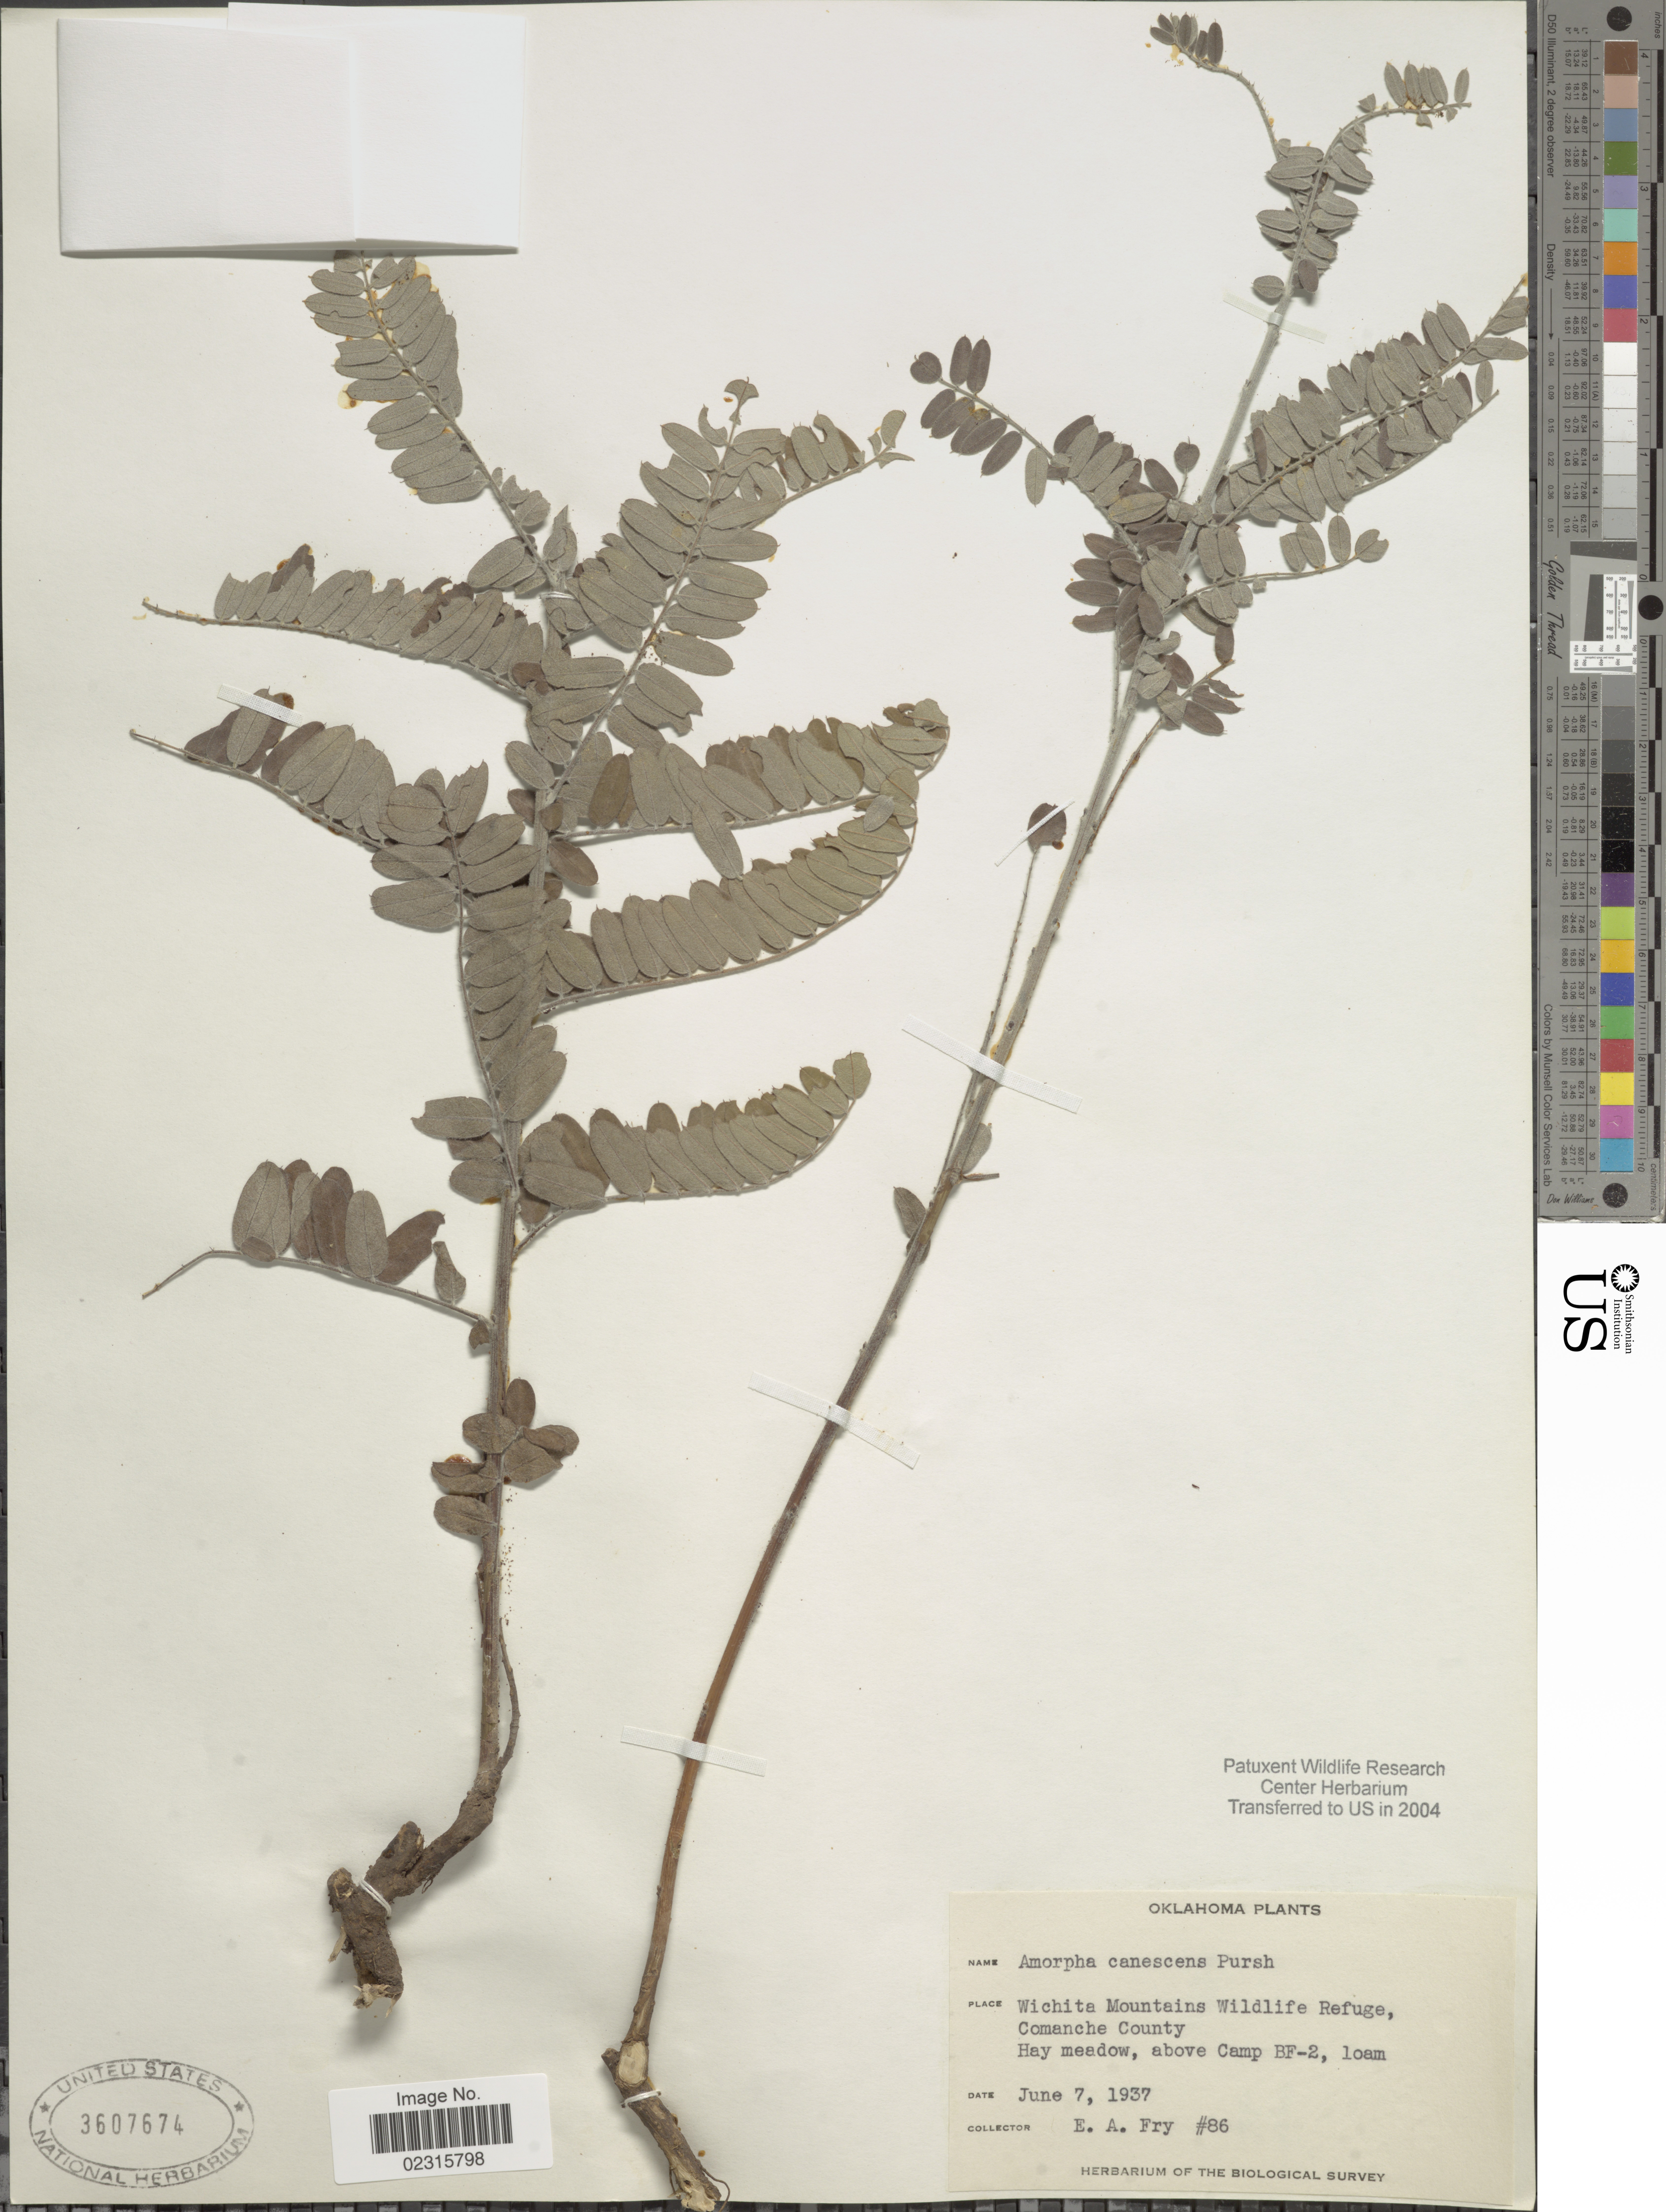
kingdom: Plantae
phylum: Tracheophyta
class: Magnoliopsida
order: Fabales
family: Fabaceae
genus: Amorpha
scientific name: Amorpha canescens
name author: Pursh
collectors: E. Fry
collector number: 86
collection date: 1937-06-07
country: United States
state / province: Oklahoma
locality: Wichita Mountains Wildlifde Refuge, Comanche County, above Camp BF-2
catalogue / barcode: US 3607674